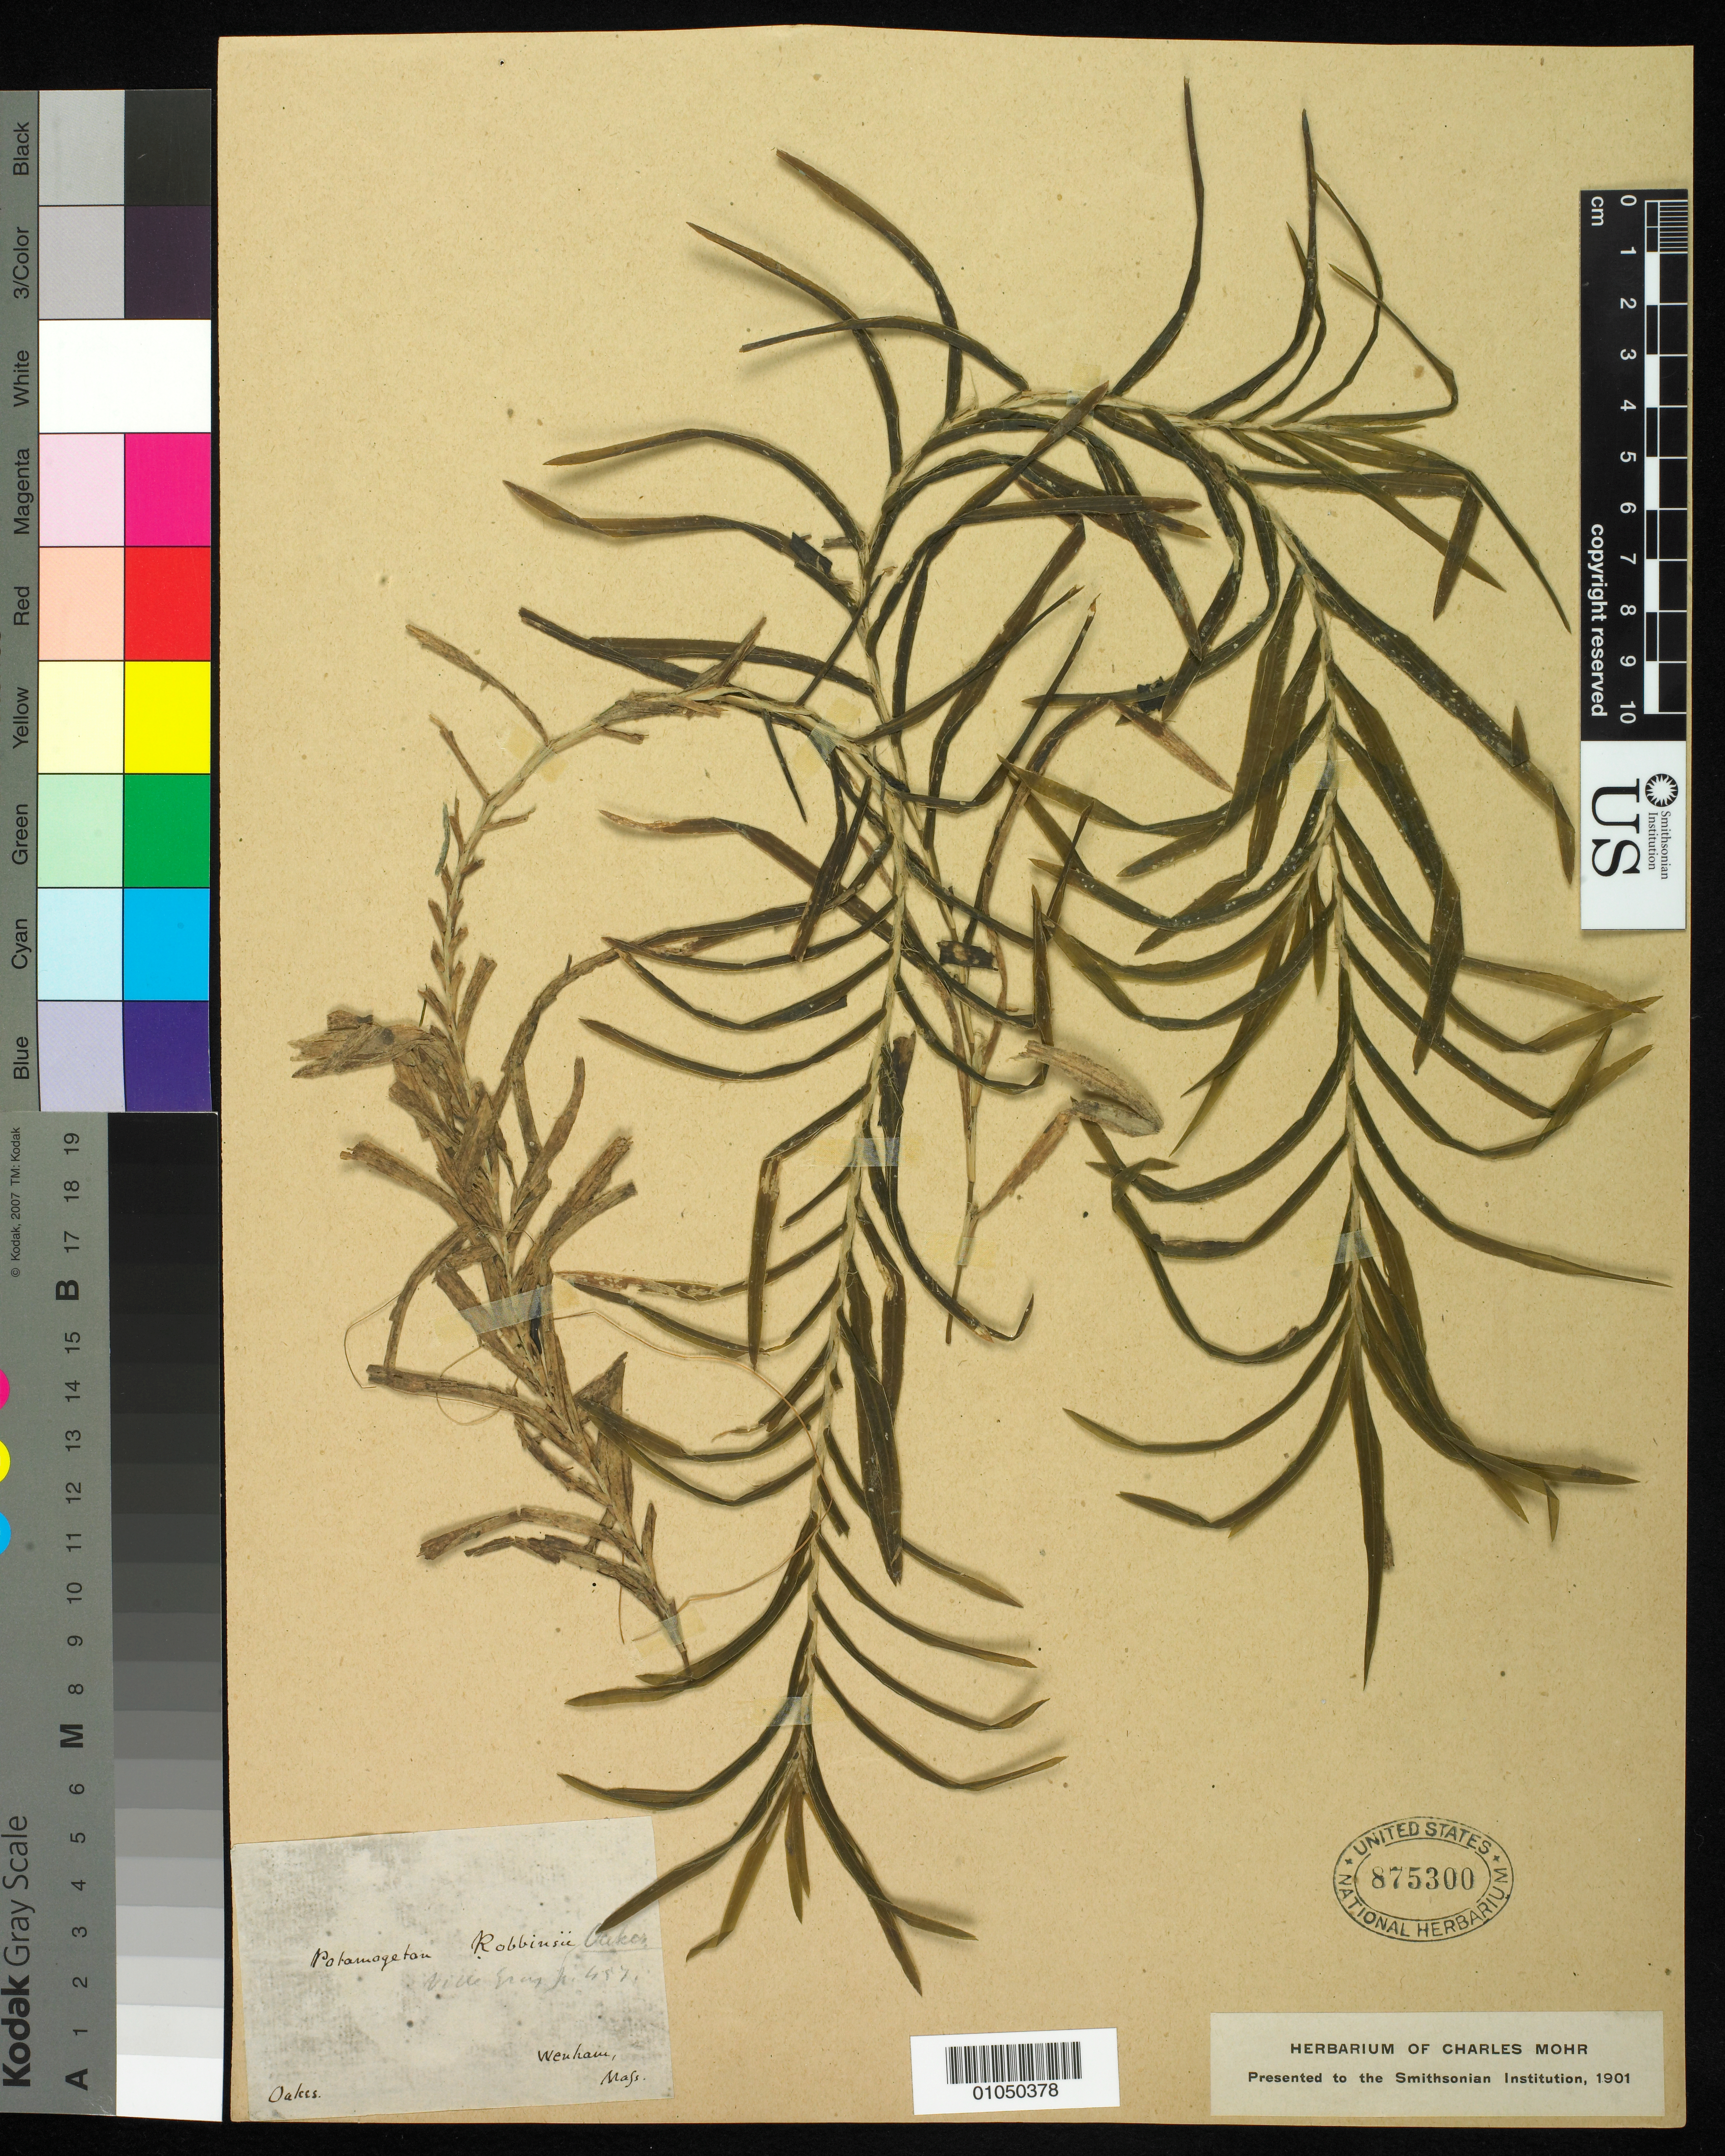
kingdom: Plantae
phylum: Tracheophyta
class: Liliopsida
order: Alismatales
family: Potamogetonaceae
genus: Potamogeton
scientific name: Potamogeton robbinsii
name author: Oakes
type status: Type Collection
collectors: W. Oakes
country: United States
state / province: Massachusetts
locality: Wenham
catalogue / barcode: US 875300